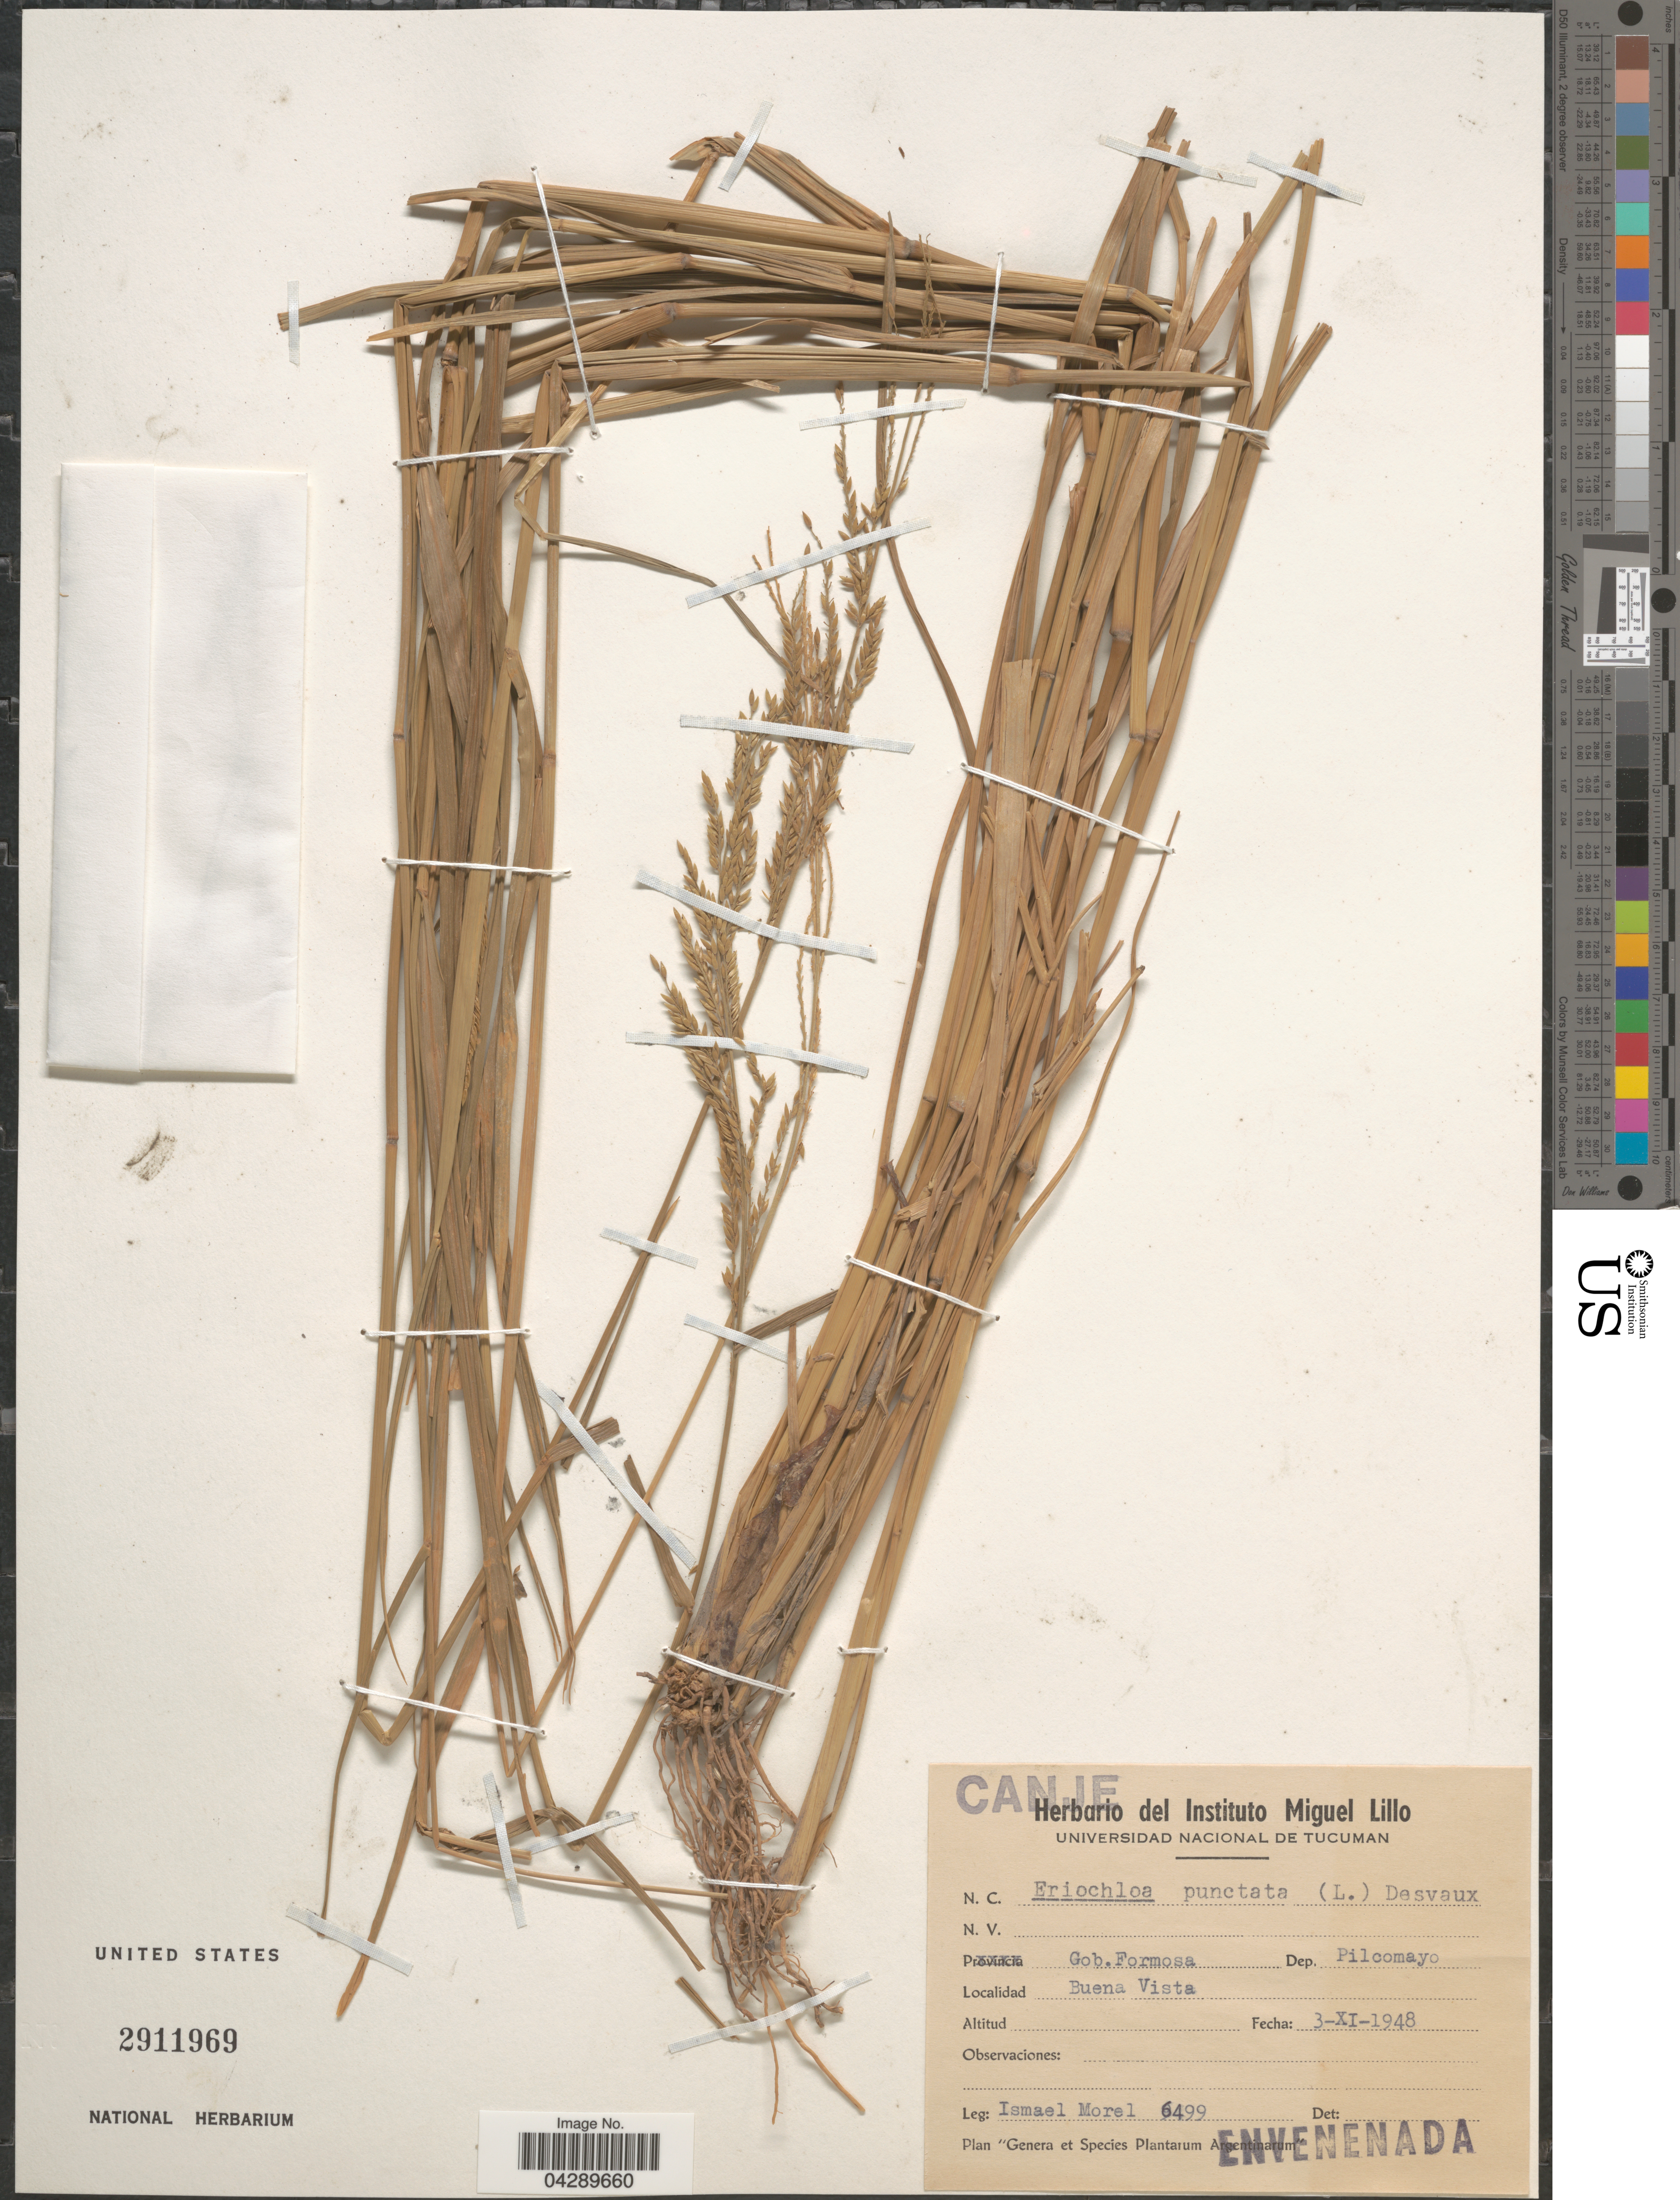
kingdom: Plantae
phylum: Tracheophyta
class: Liliopsida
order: Poales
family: Poaceae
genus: Eriochloa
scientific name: Eriochloa punctata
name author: (L.) Desv. ex Ham.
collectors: I. Morel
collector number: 6499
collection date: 1948-11-03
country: Argentina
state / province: Formosa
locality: Gob.Formosa. Dep. Pilcomayo. Buena Vista.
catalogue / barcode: US 2911969